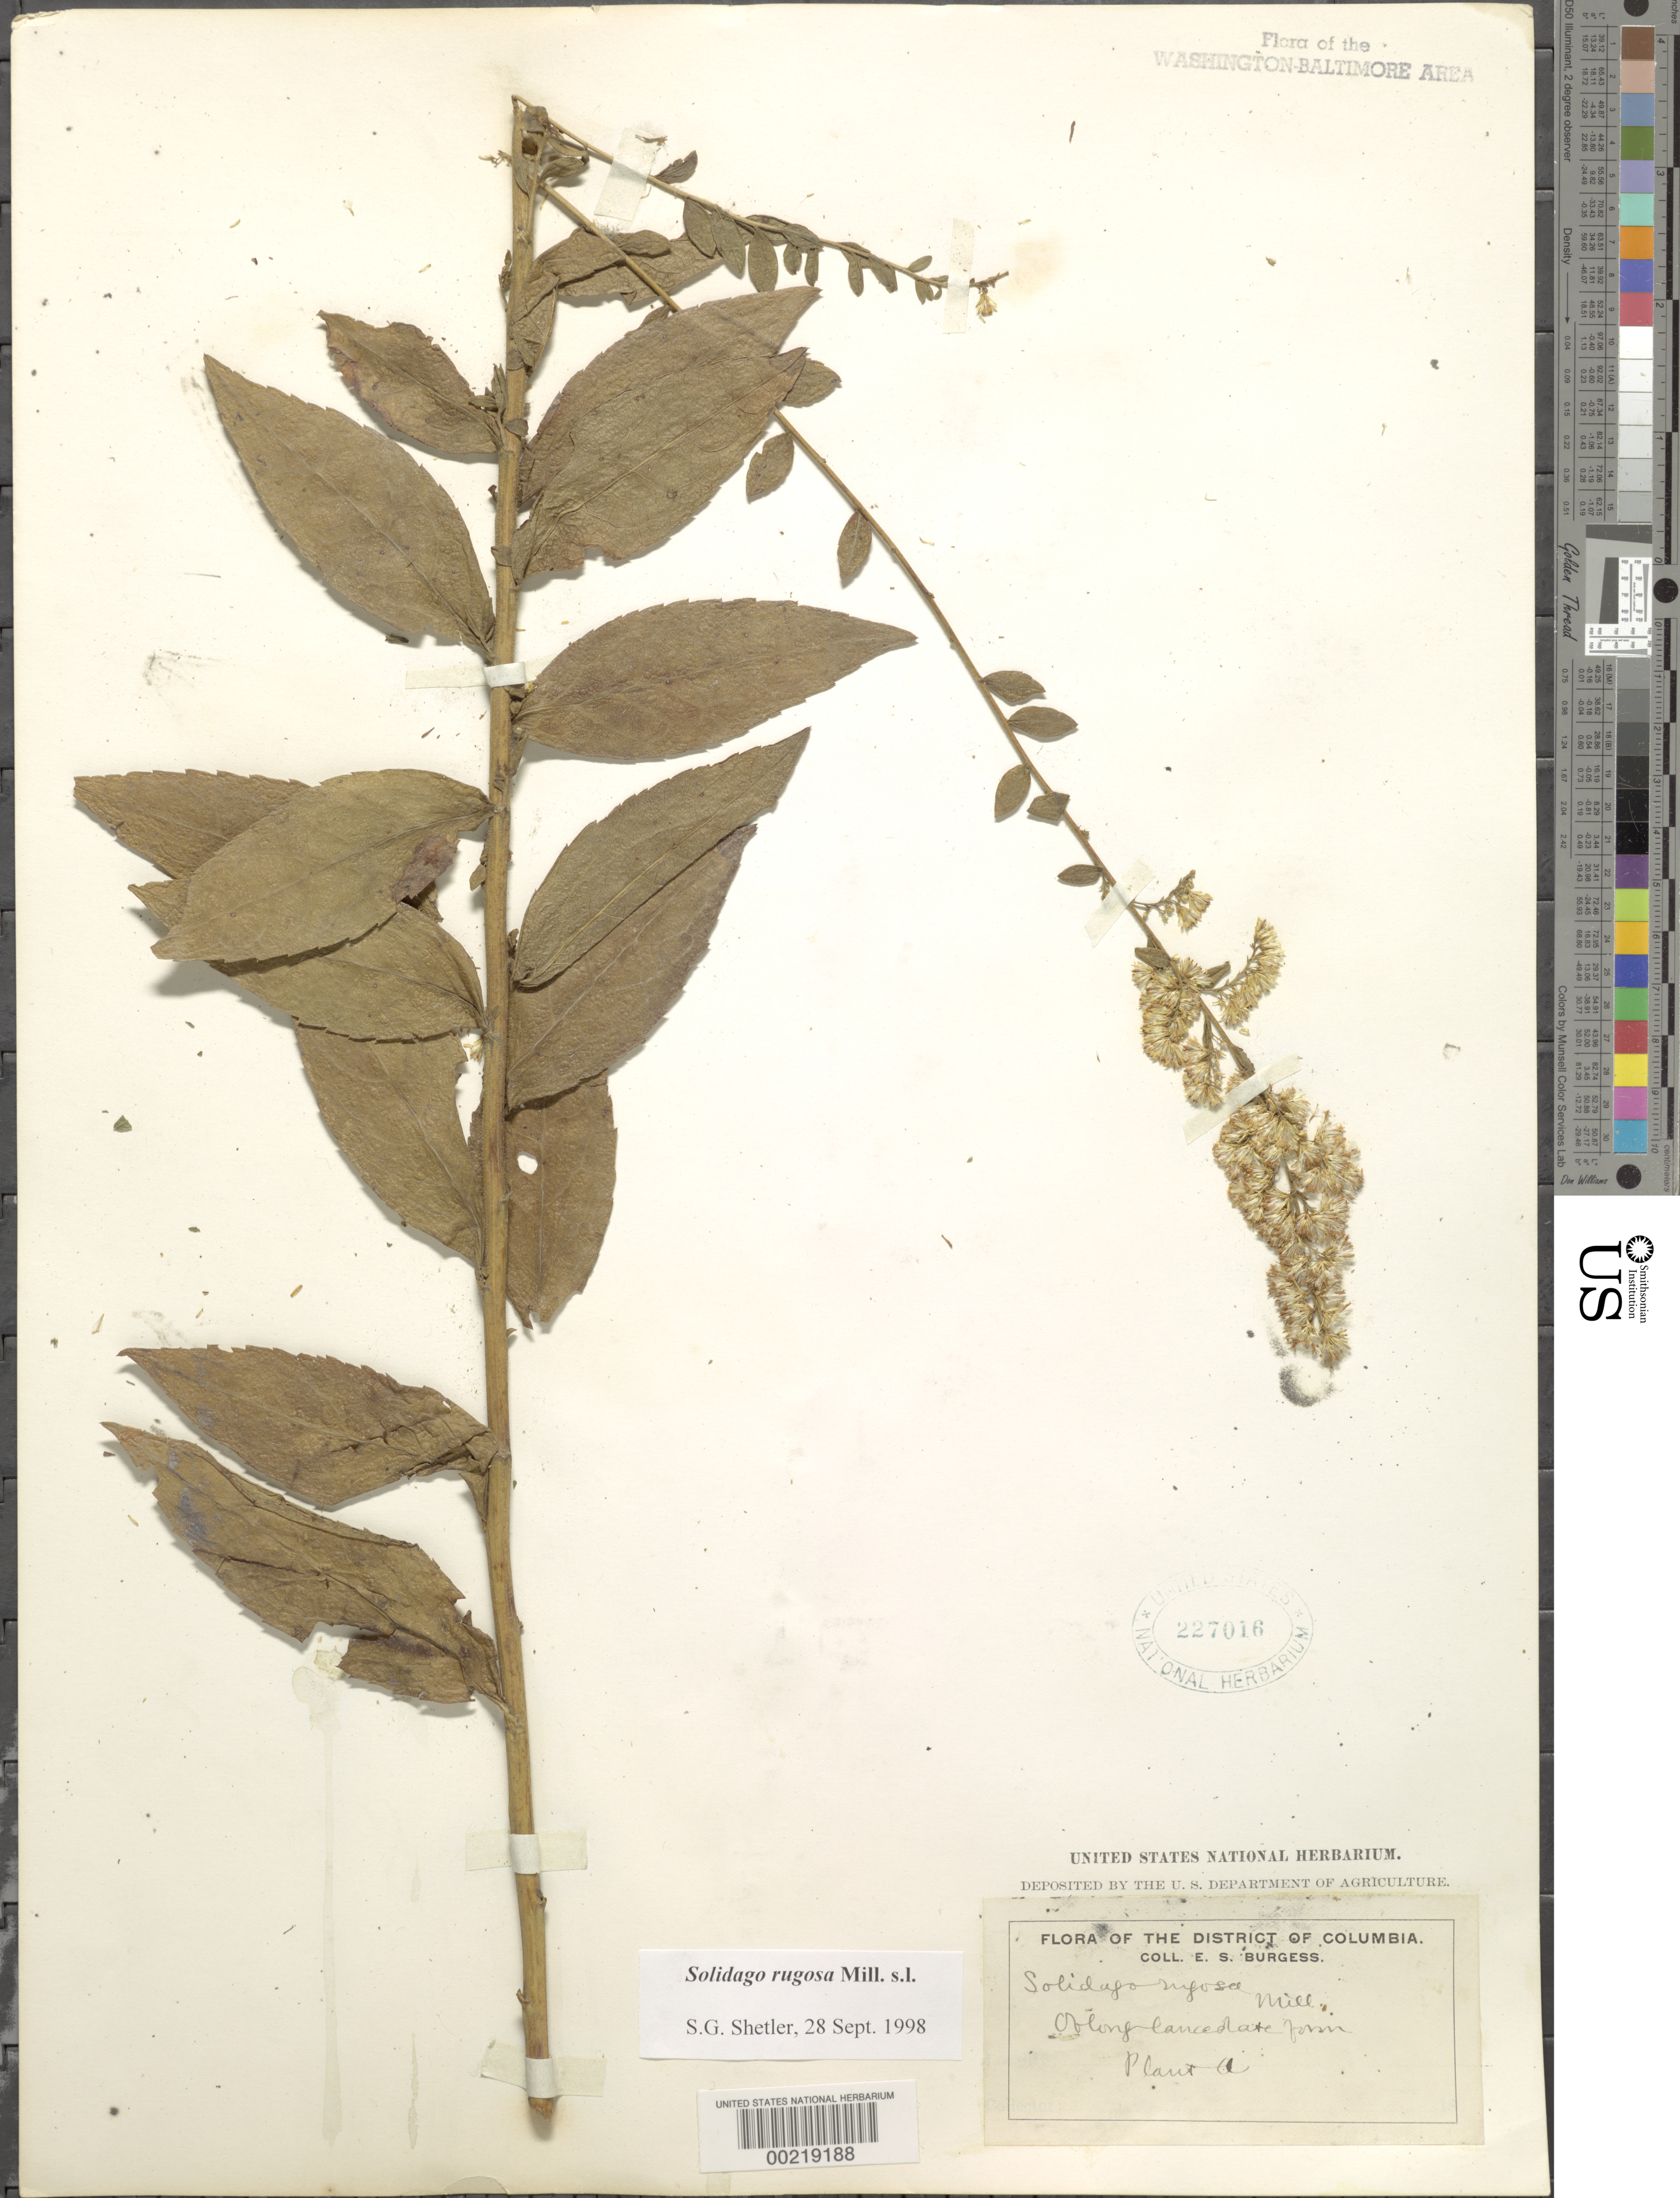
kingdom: Plantae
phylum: Tracheophyta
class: Magnoliopsida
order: Asterales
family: Asteraceae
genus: Solidago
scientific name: Solidago rugosa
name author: Mill.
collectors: E. Burgess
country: United States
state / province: District of Columbia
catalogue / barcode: US 227016